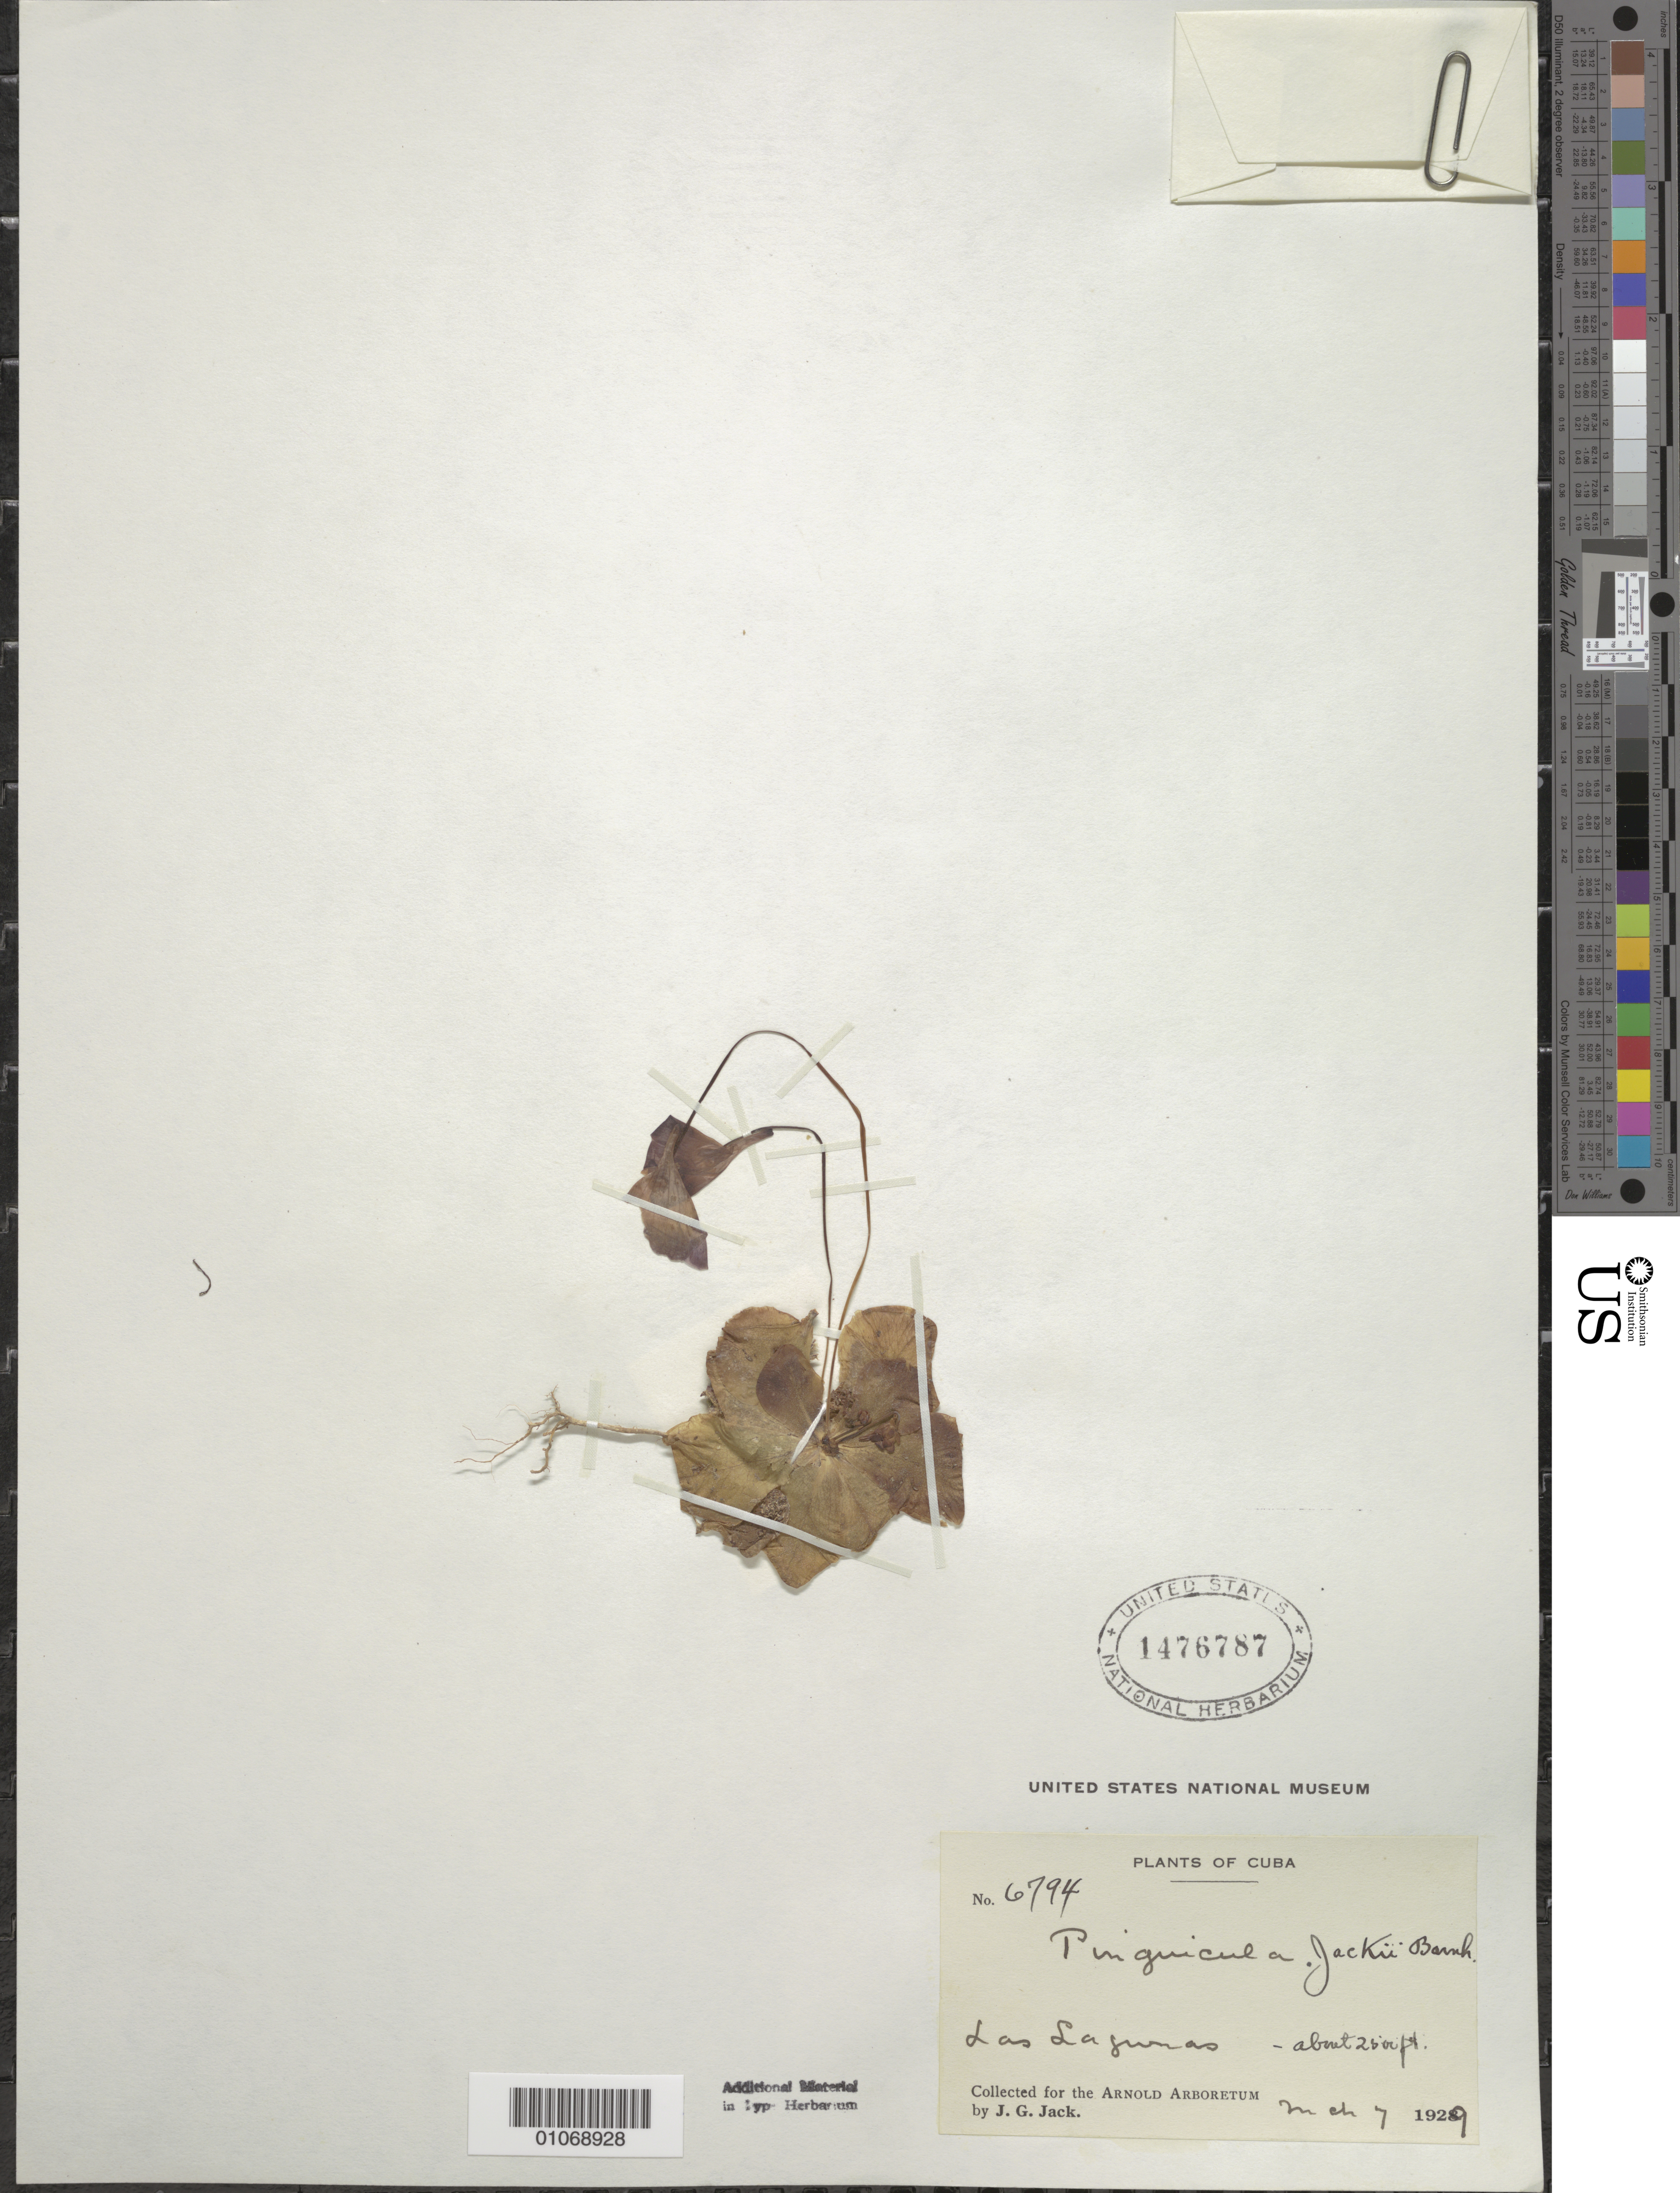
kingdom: Plantae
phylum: Tracheophyta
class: Magnoliopsida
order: Lamiales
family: Lentibulariaceae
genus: Pinguicula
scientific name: Pinguicula jackii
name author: Barnhart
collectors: J. G. Jack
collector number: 6794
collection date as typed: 07 Mar 1929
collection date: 1929-03-07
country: Cuba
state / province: Villa Clara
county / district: Santa Clara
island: Cuba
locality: Las Lagunas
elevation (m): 762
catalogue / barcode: US 1476787